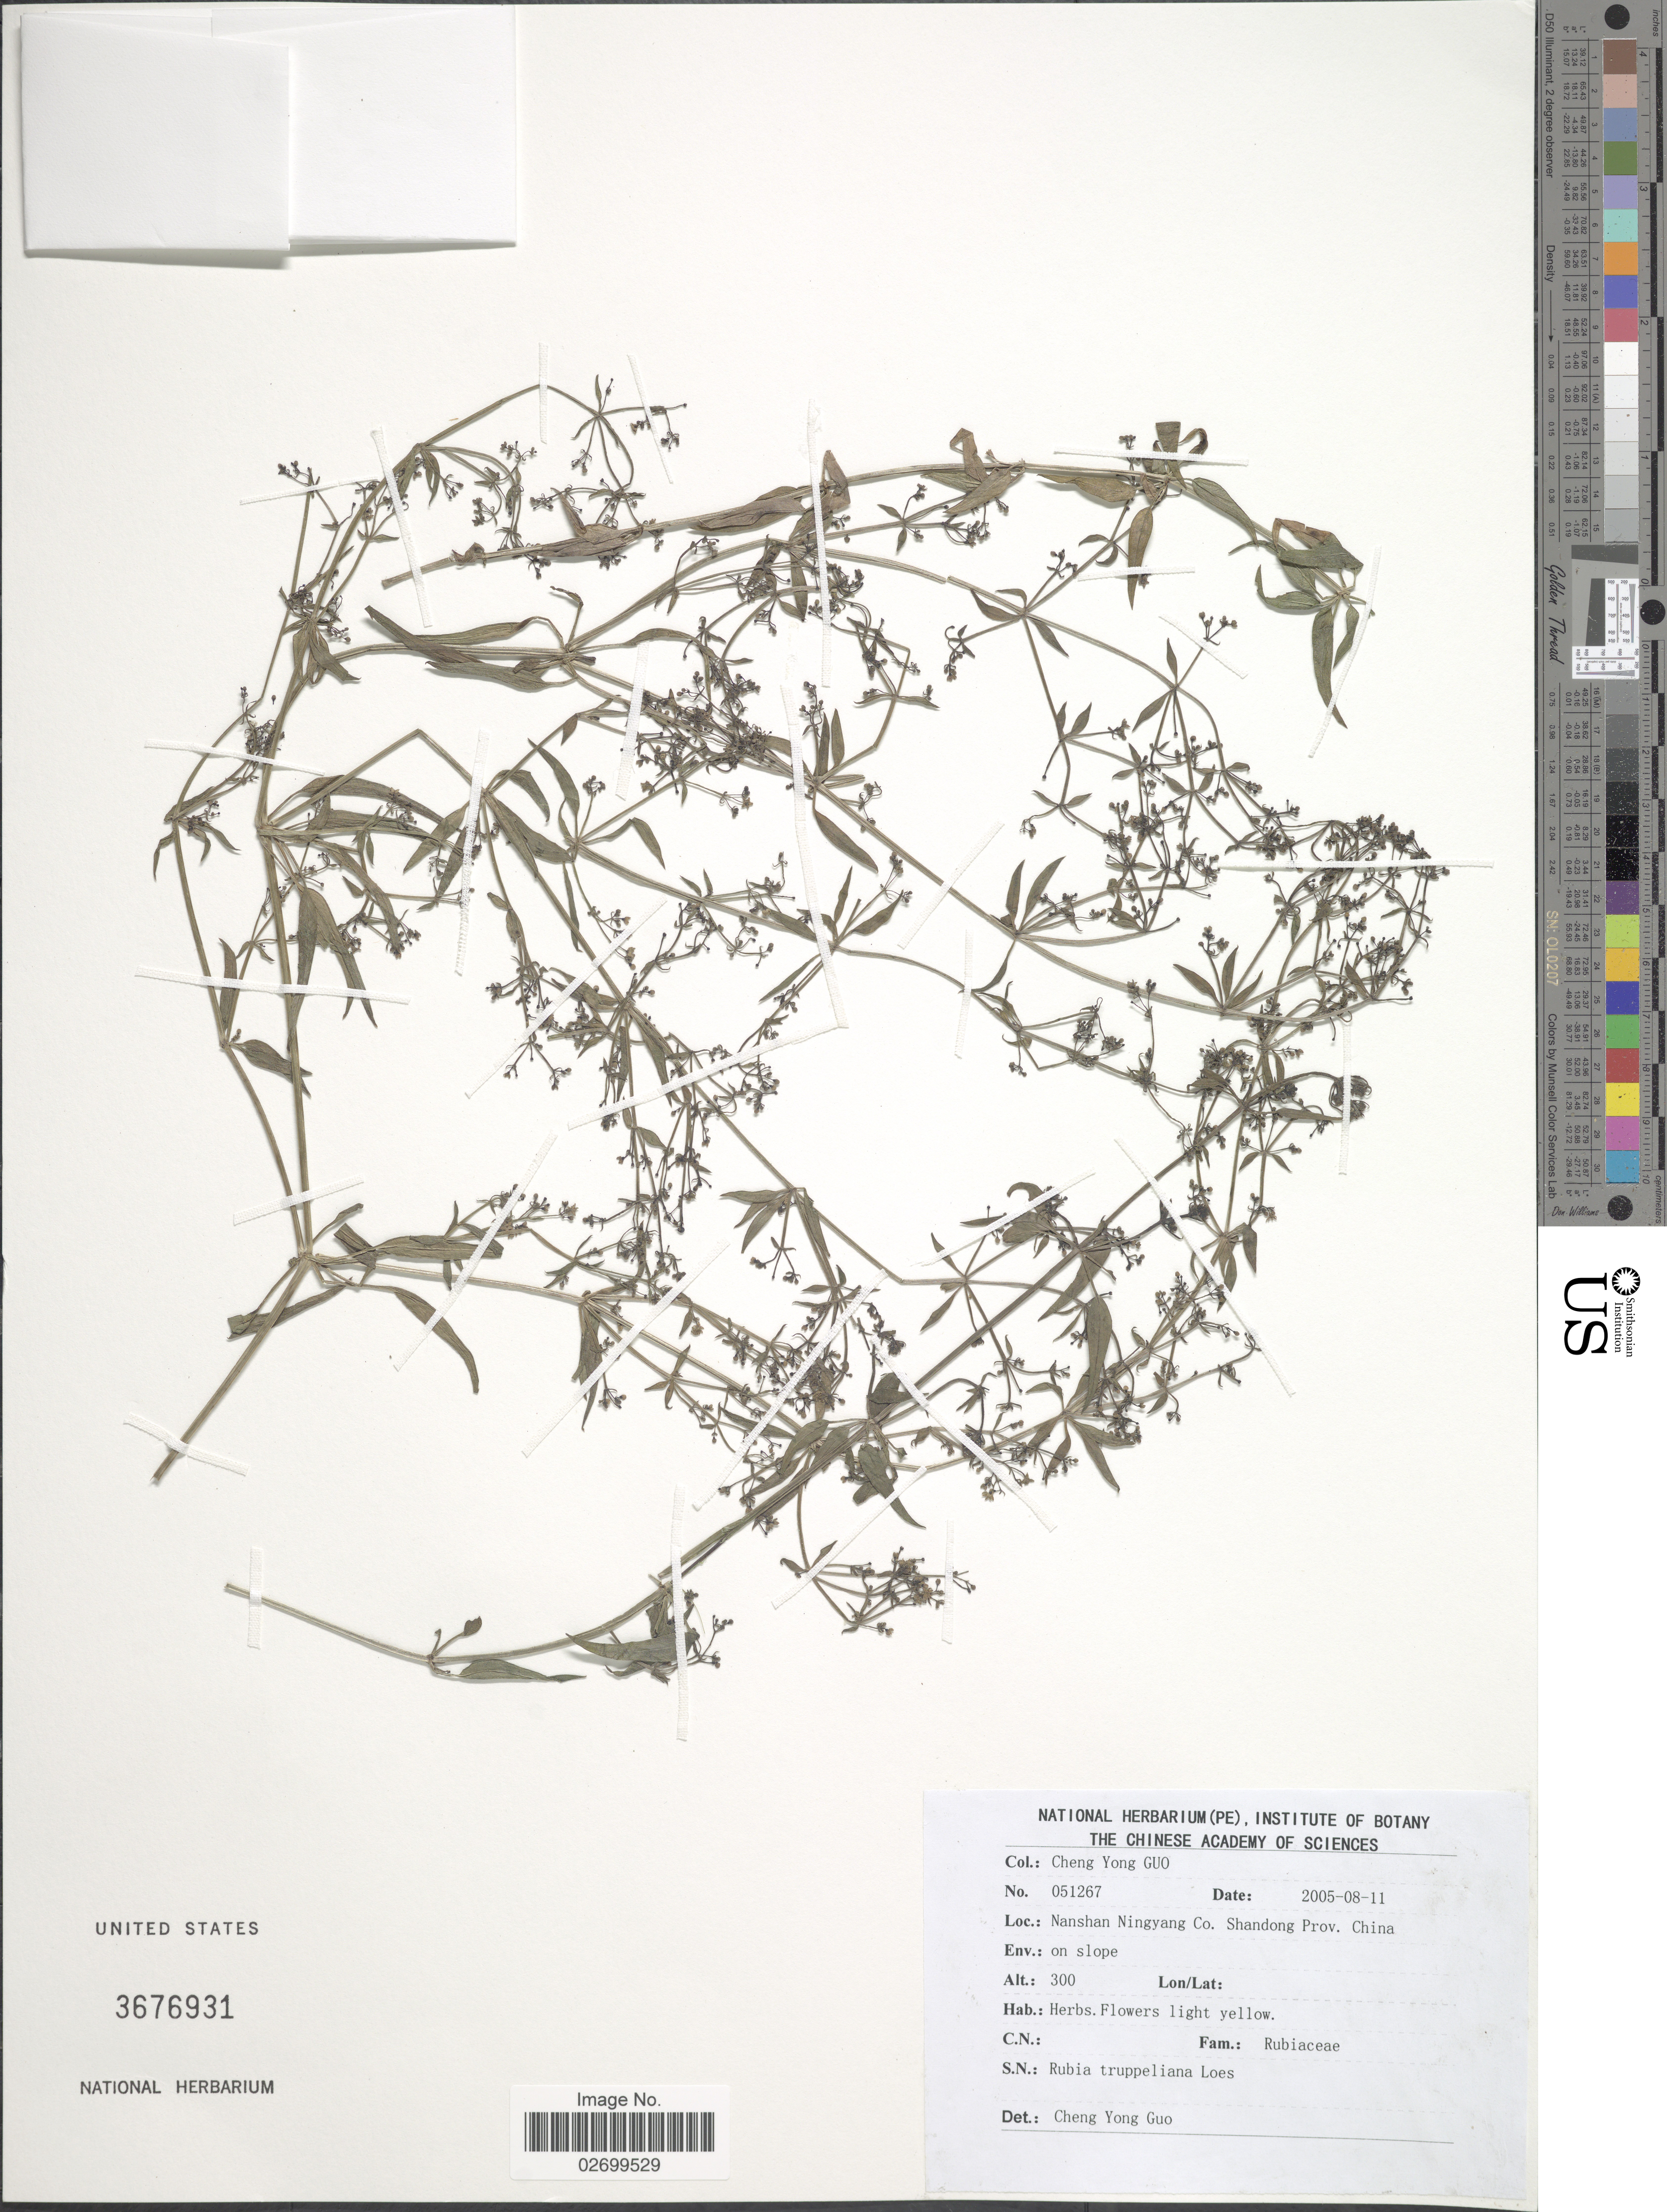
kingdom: Plantae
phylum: Tracheophyta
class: Magnoliopsida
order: Gentianales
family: Rubiaceae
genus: Rubia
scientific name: Rubia truppeliana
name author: Loes.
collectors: C. Y. Guo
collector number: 051267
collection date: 2005-08-11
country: China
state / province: Shandong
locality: Nanshan Ningyang Co., on slope.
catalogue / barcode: US 3676931